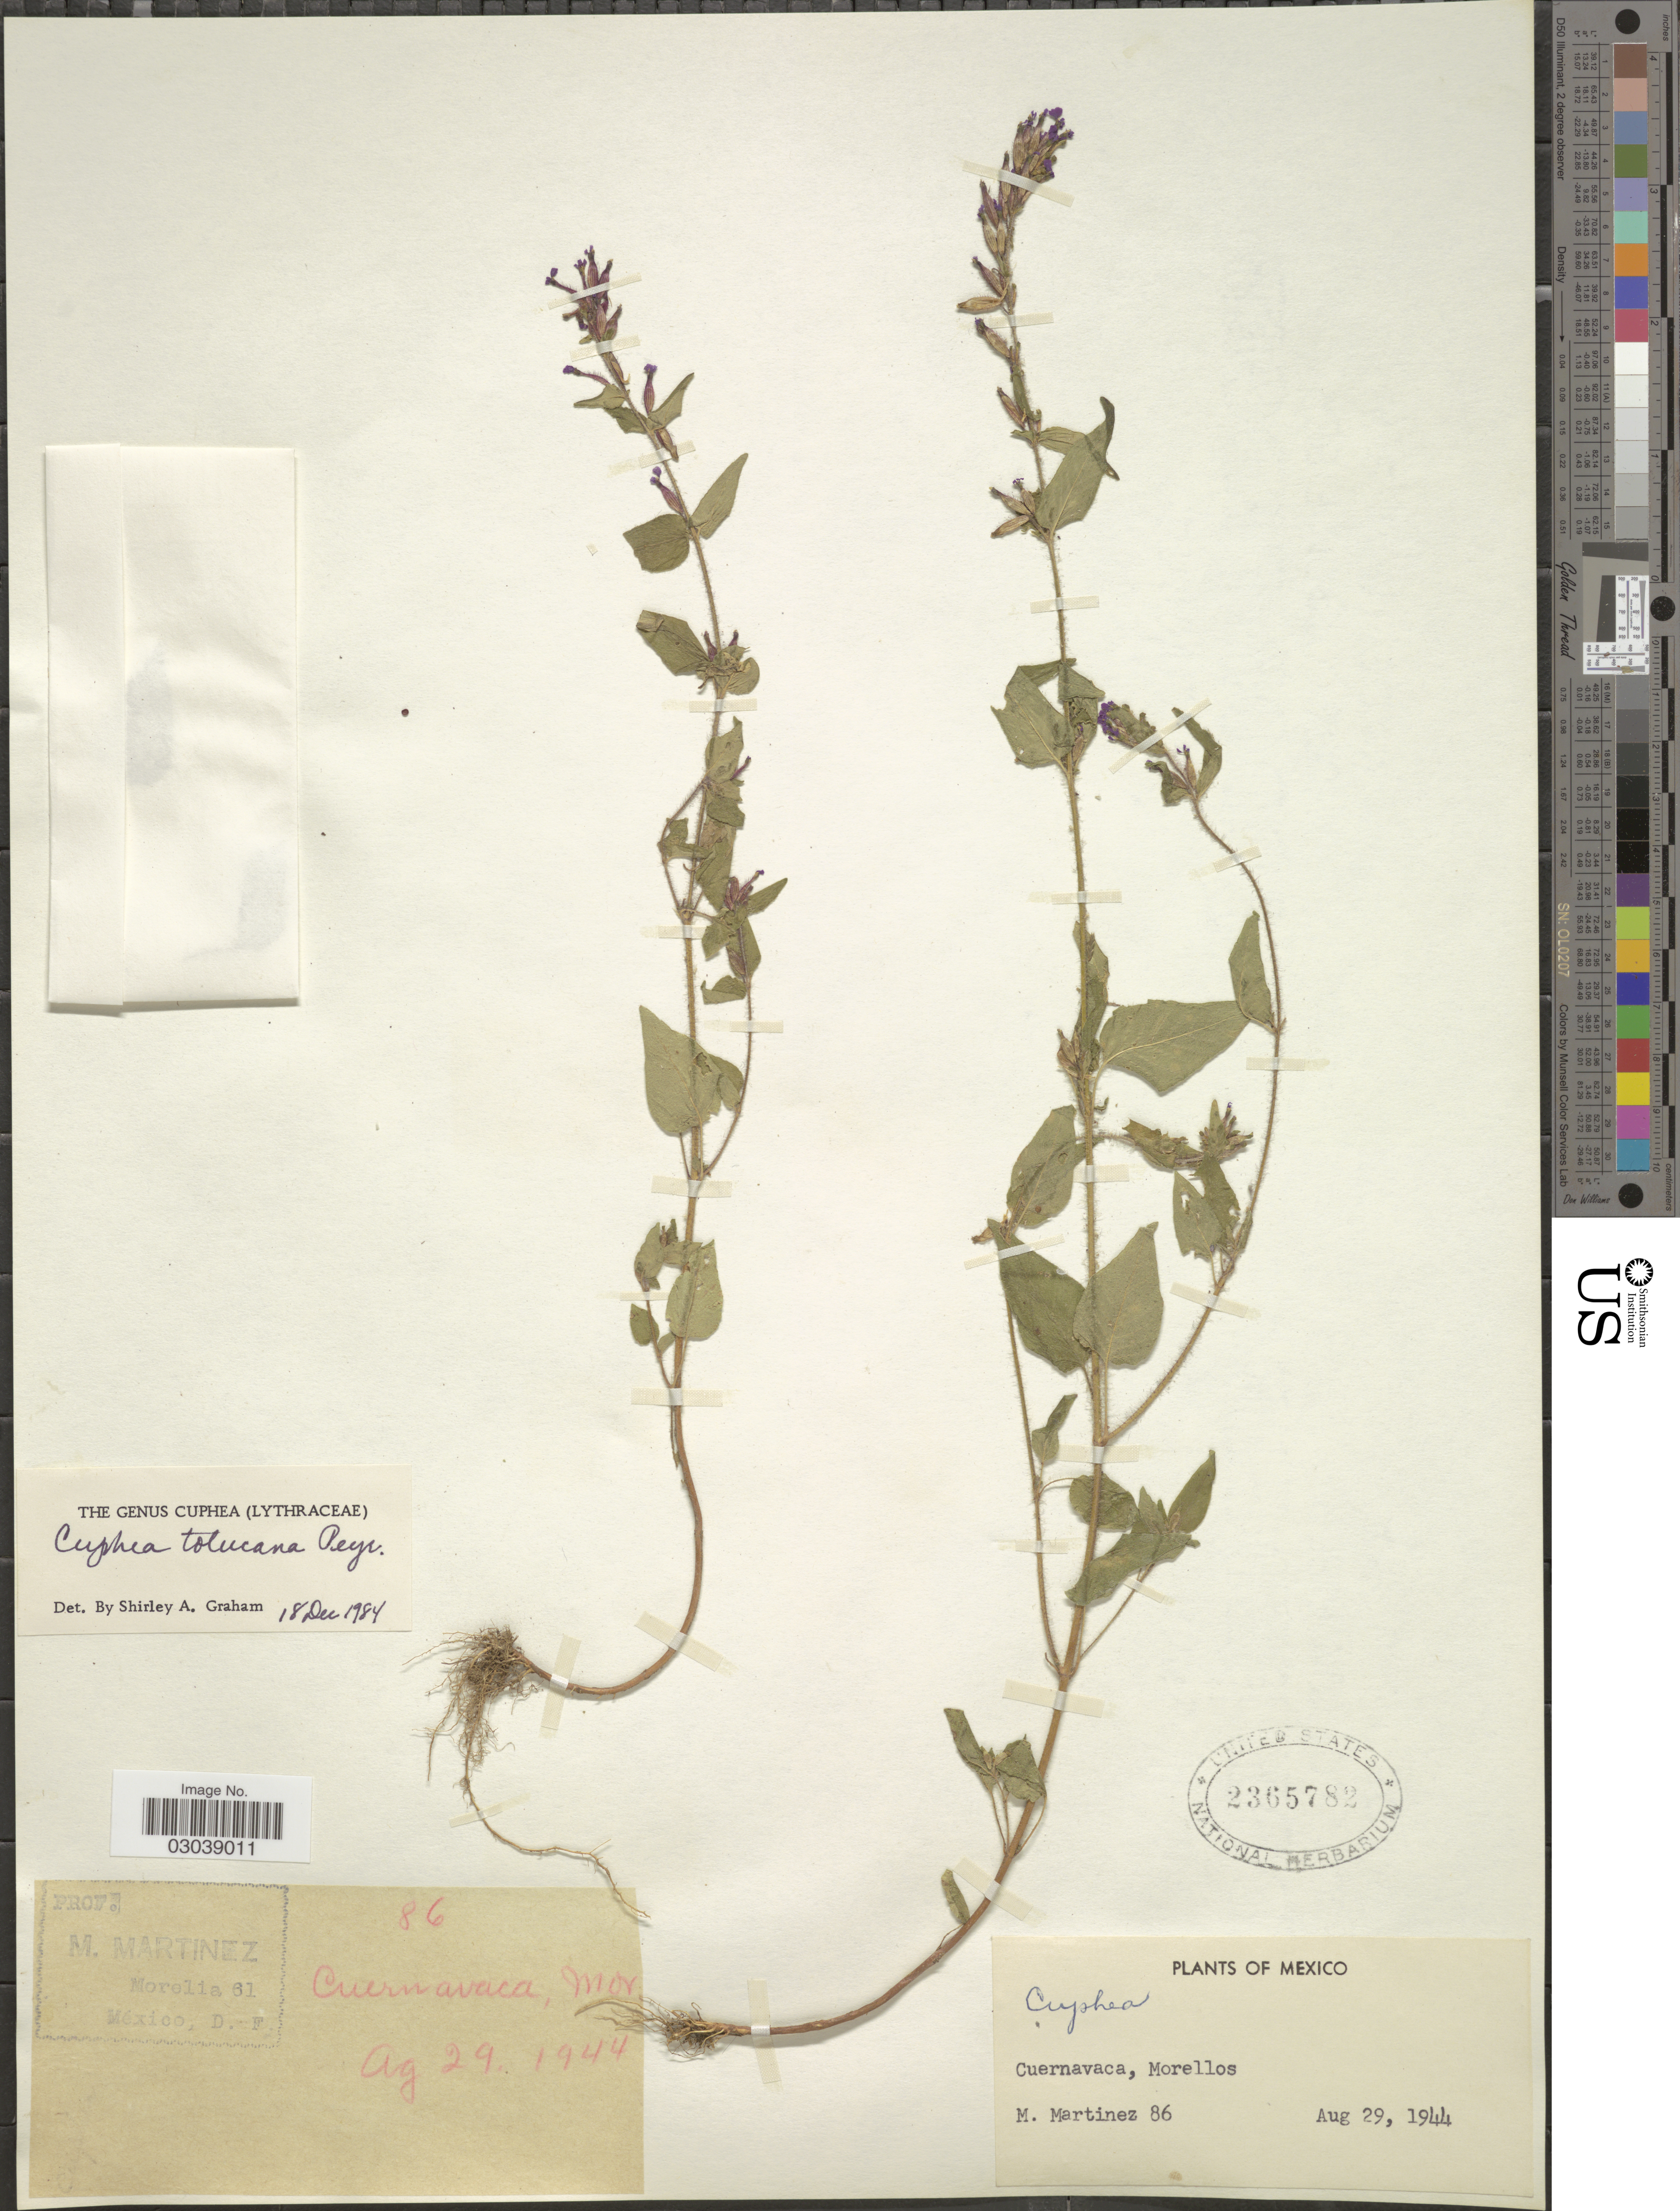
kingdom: Plantae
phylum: Tracheophyta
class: Magnoliopsida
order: Myrtales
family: Lythraceae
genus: Cuphea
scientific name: Cuphea tolucana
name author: Peyr.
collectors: M. Martínez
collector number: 86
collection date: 1944-08-29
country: Mexico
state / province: Morelos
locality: Cuernavaca, Morellos.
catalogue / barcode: US 2365782